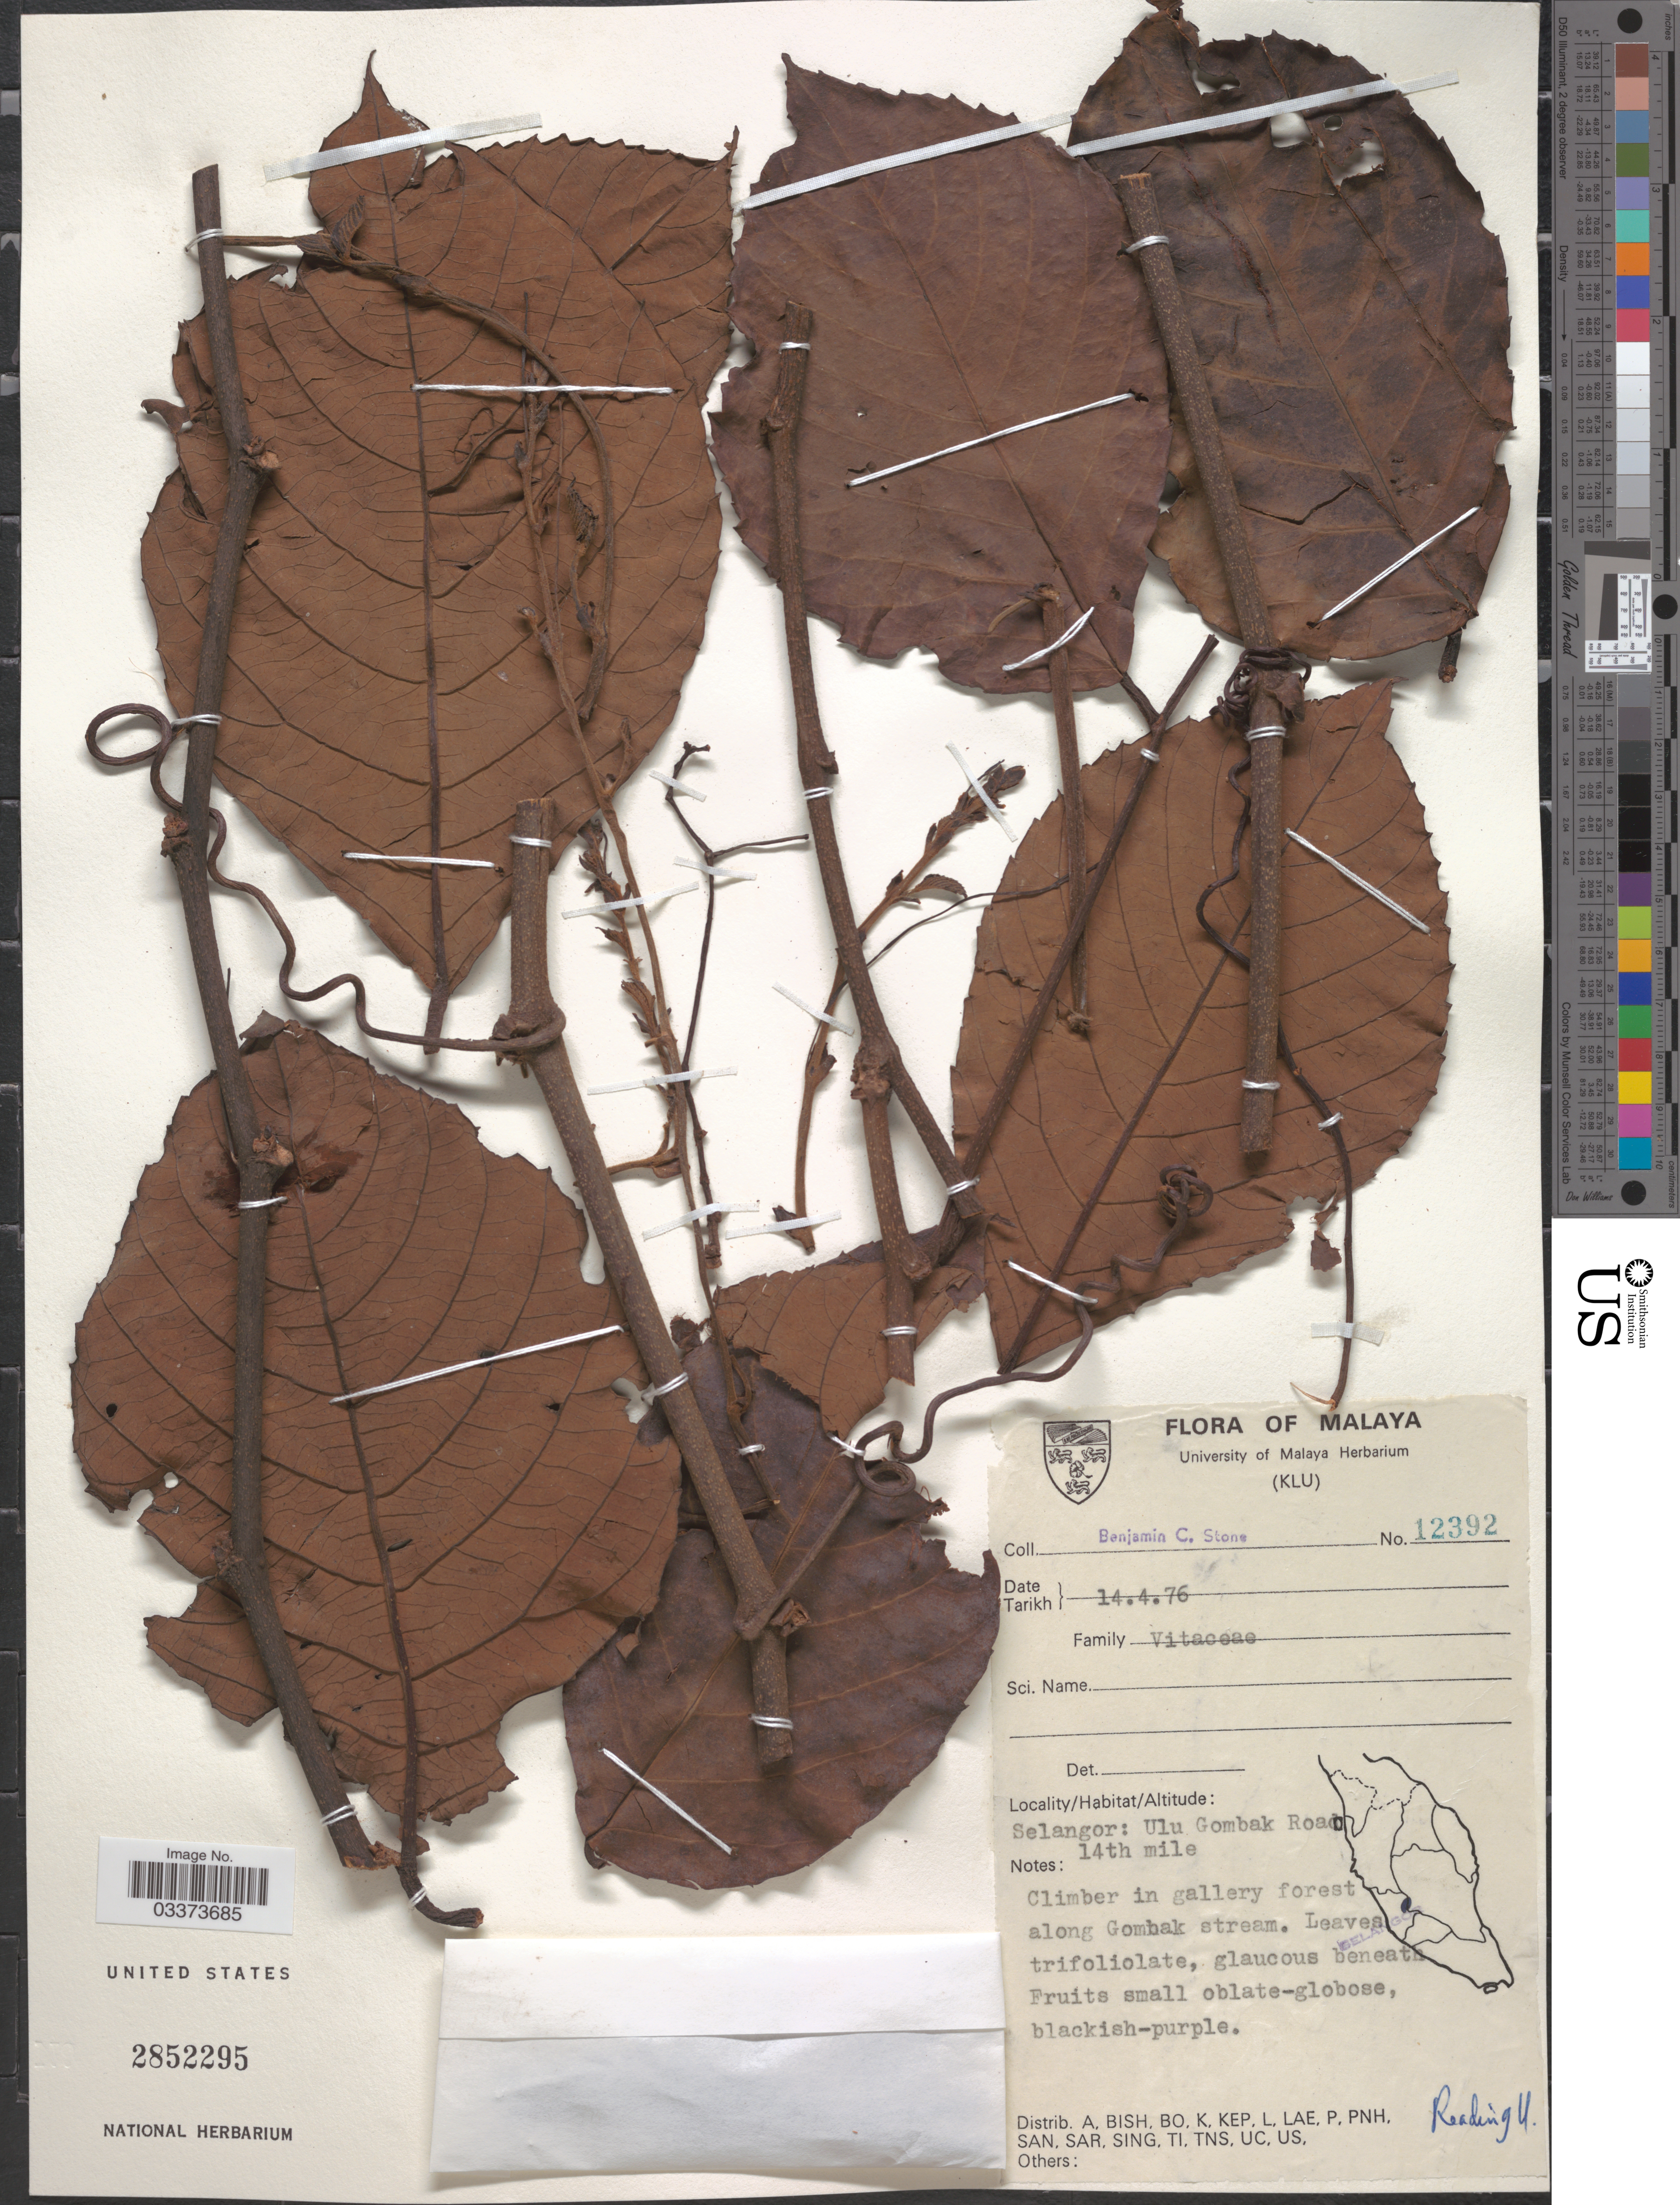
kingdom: Plantae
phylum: Tracheophyta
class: Magnoliopsida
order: Vitales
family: Vitaceae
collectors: B. C. Stone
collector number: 12392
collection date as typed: Transcribed d/m/y: 14/4/76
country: Malaysia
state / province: Selangor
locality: Malaya, Ulu Gombak Road 14th mile, Climber in gallery forest along Gombak stream.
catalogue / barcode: US 2852295